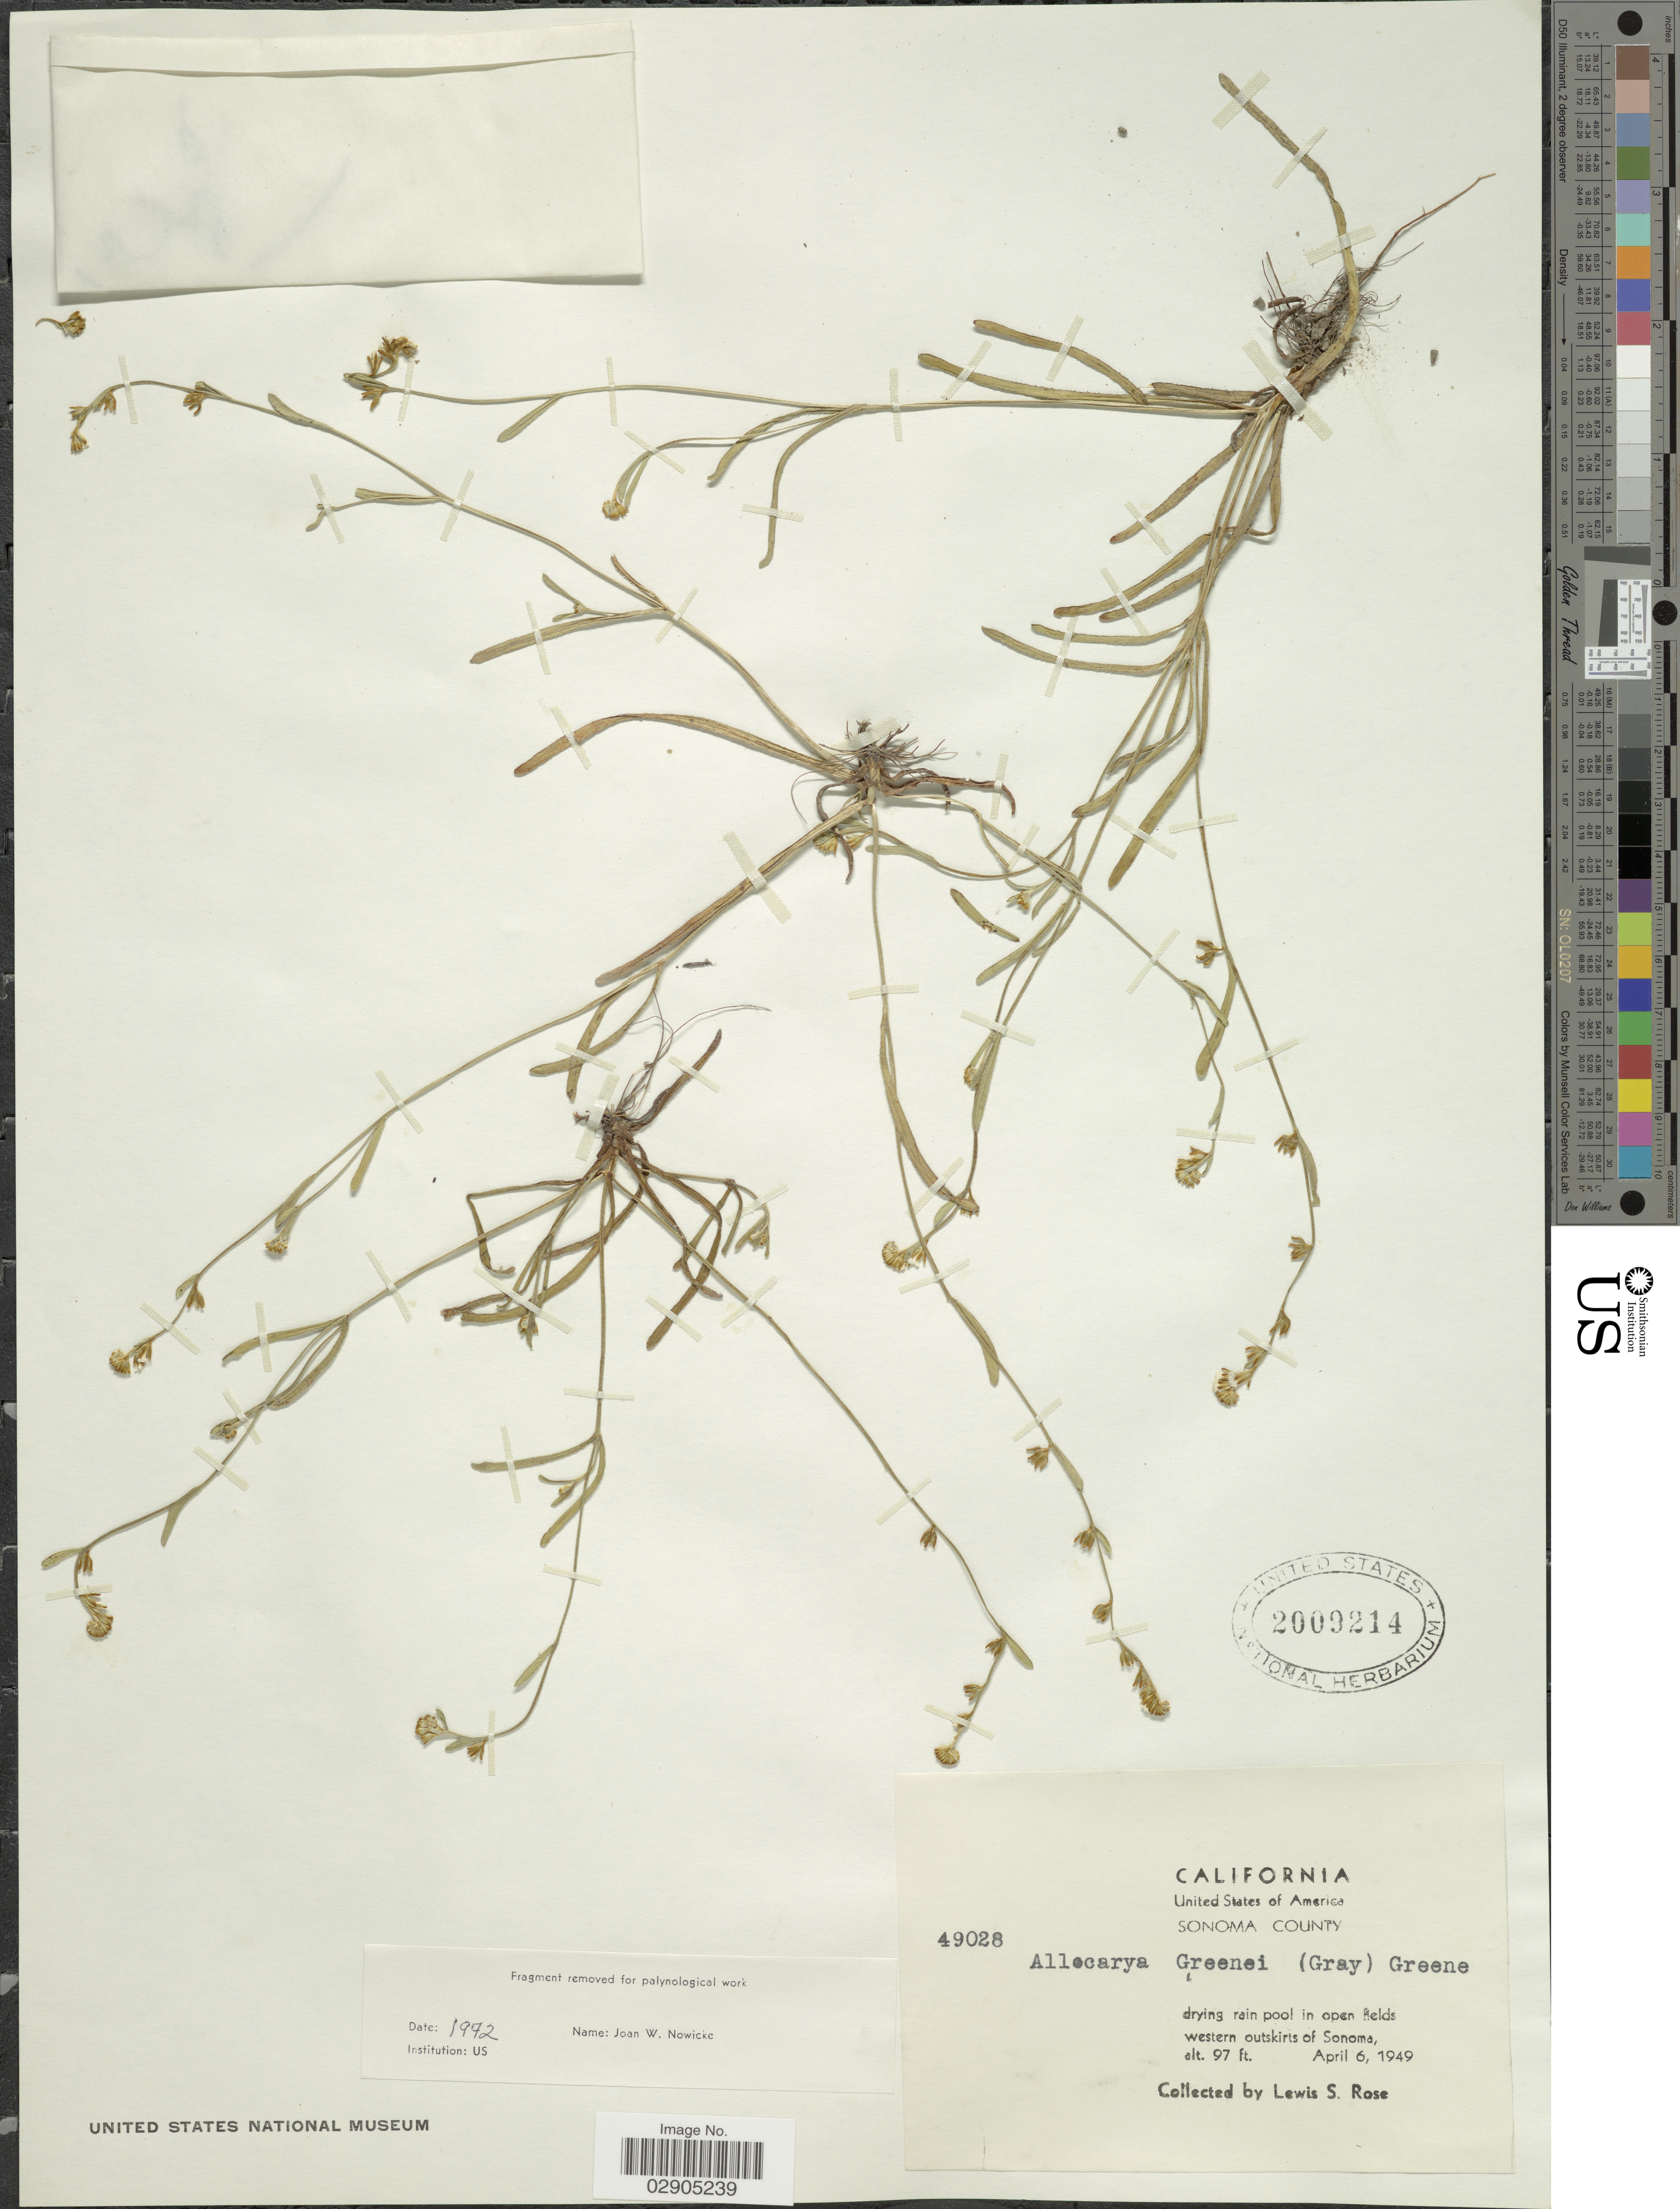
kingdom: Plantae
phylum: Tracheophyta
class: Magnoliopsida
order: Boraginales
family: Boraginaceae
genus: Allocarya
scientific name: Allocarya greenei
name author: (A. Gray) S.W. Greene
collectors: L. S. Rose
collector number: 49028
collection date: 1949-04-06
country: United States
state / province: California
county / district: Sonoma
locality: Sonoma County, drying rain pool in open fields western outskirts of Sonoma.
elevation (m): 30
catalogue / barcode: US 2009214